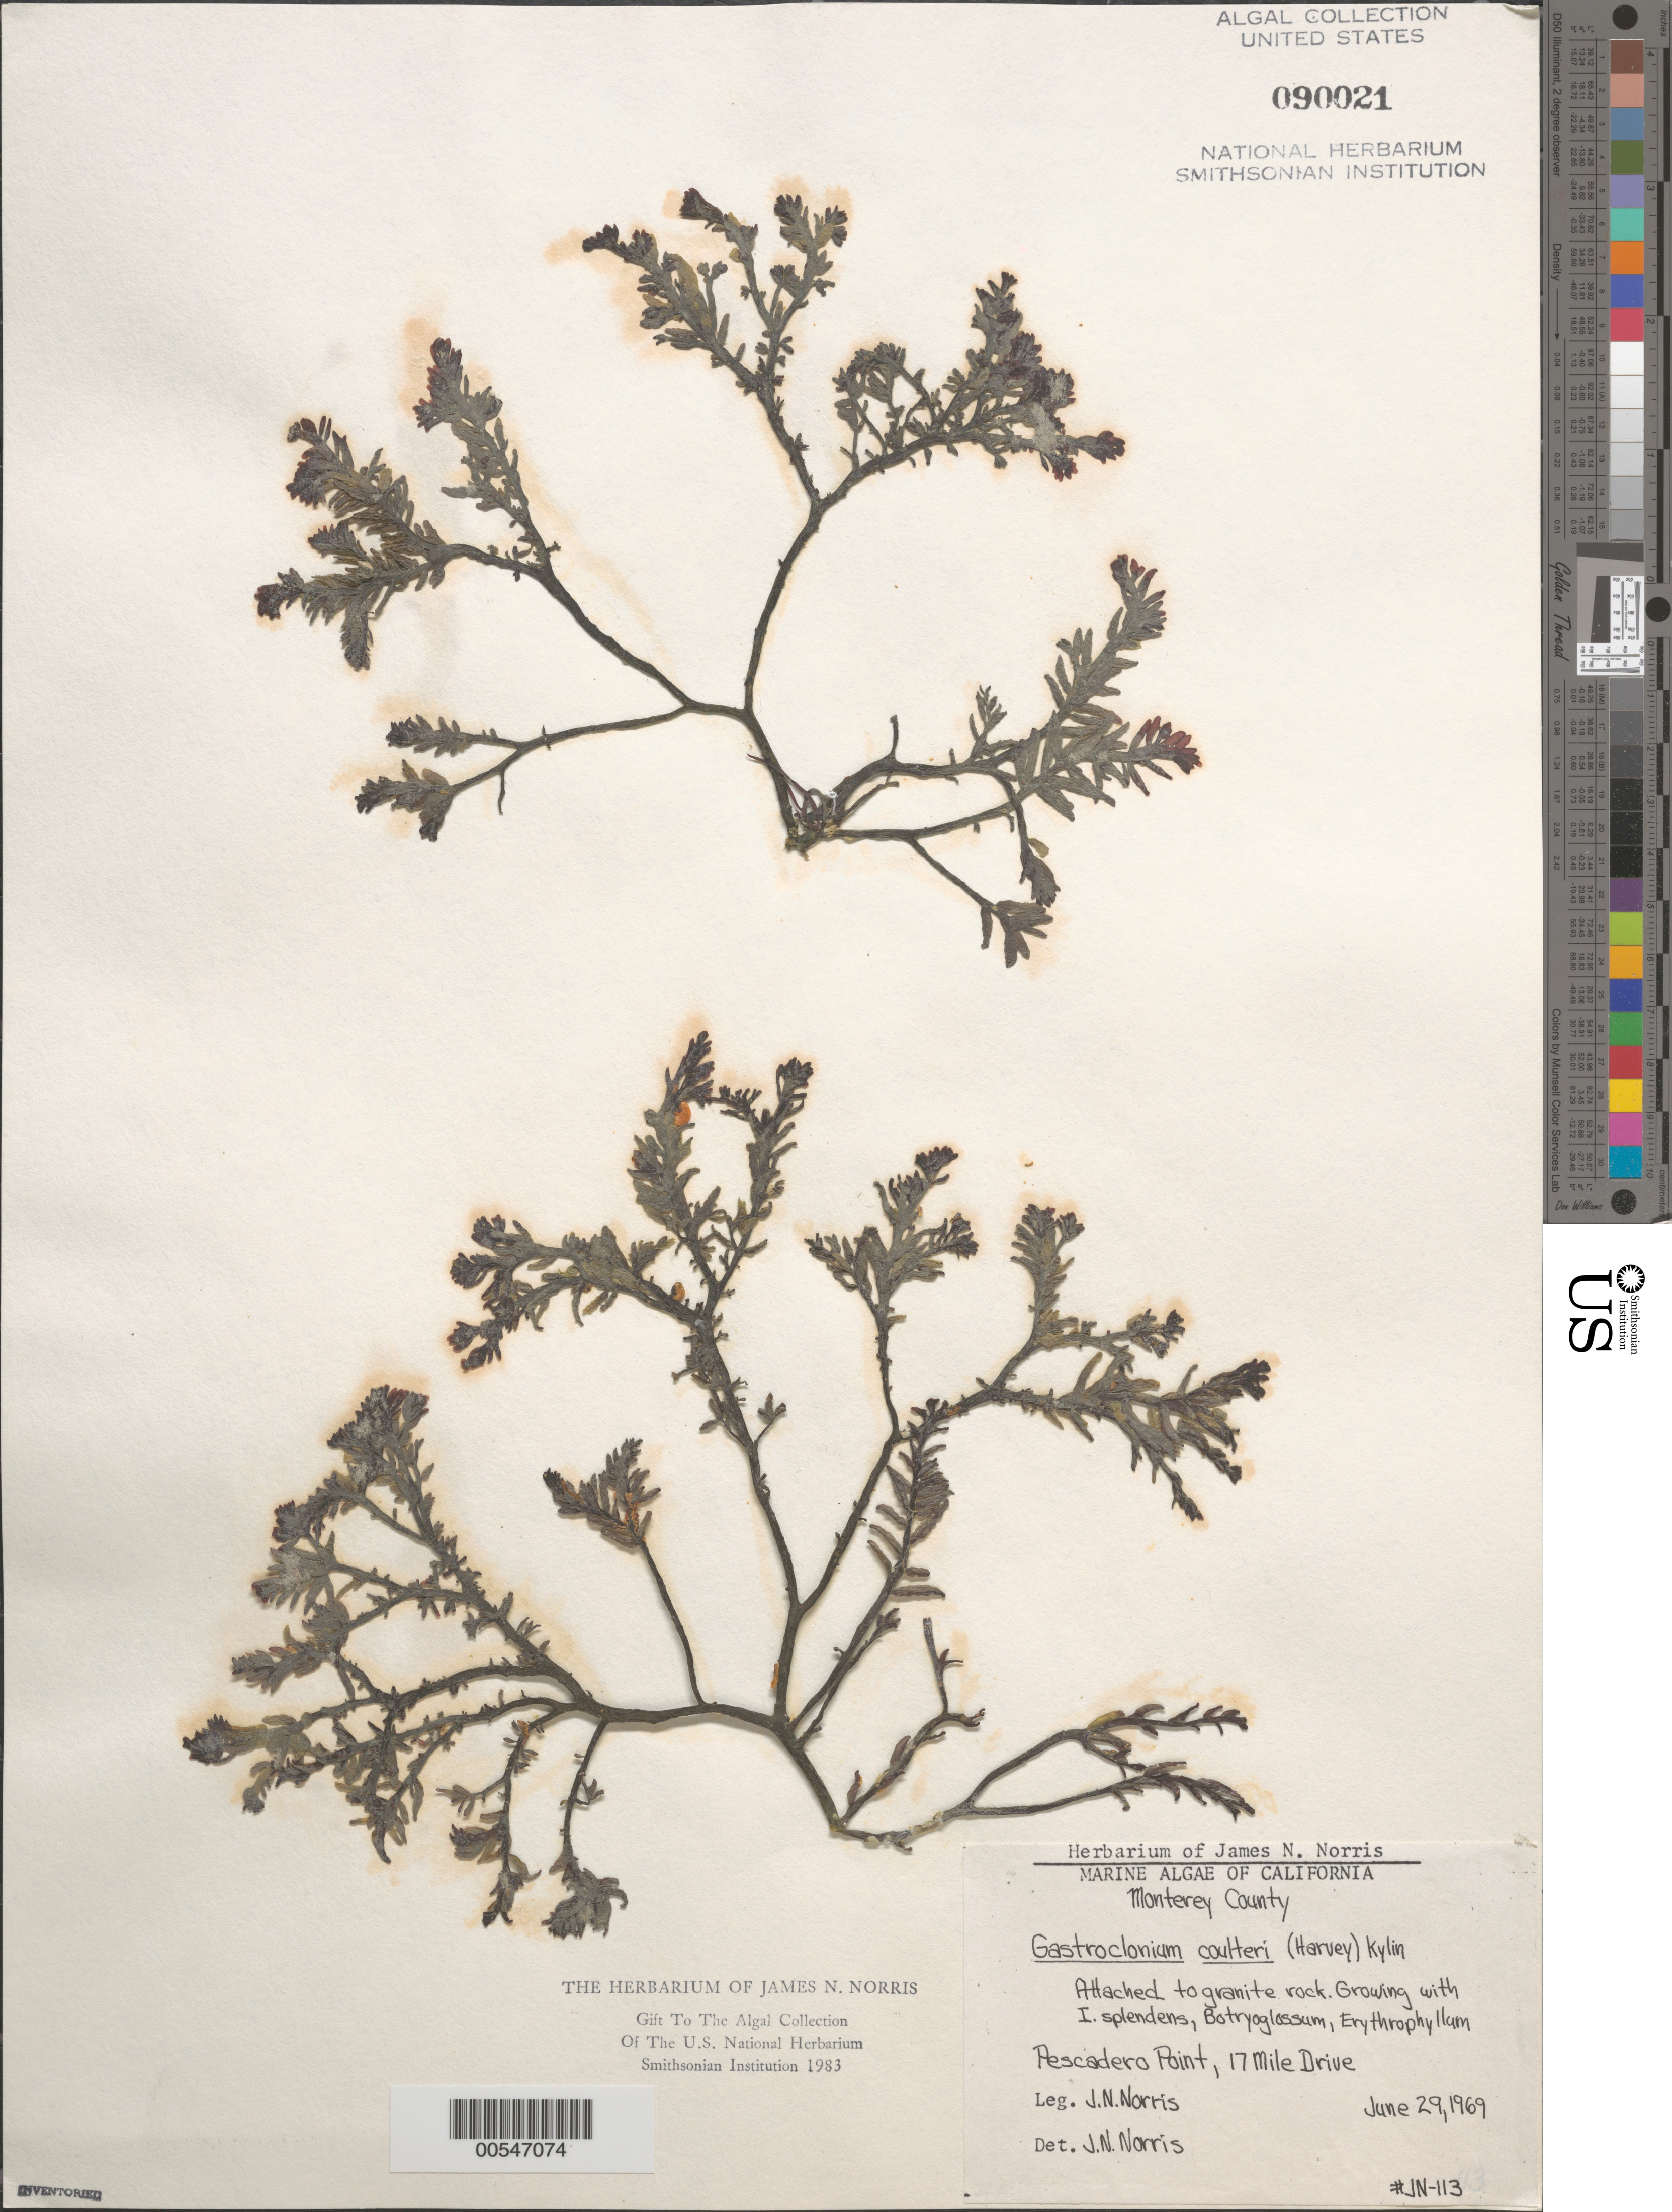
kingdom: Plantae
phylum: Rhodophyta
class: Florideophyceae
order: Rhodymeniales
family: Champiaceae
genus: Neogastroclonium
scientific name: Neogastroclonium subarticulatum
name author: (Turner) L. Le Gall et al.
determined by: Algae name updating Project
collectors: J. N. Norris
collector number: JN-113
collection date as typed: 29 Jun 1969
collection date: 1969-06-29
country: United States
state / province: California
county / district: Monterey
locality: Pescadero Point, 17 Mile Drive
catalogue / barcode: US 90021